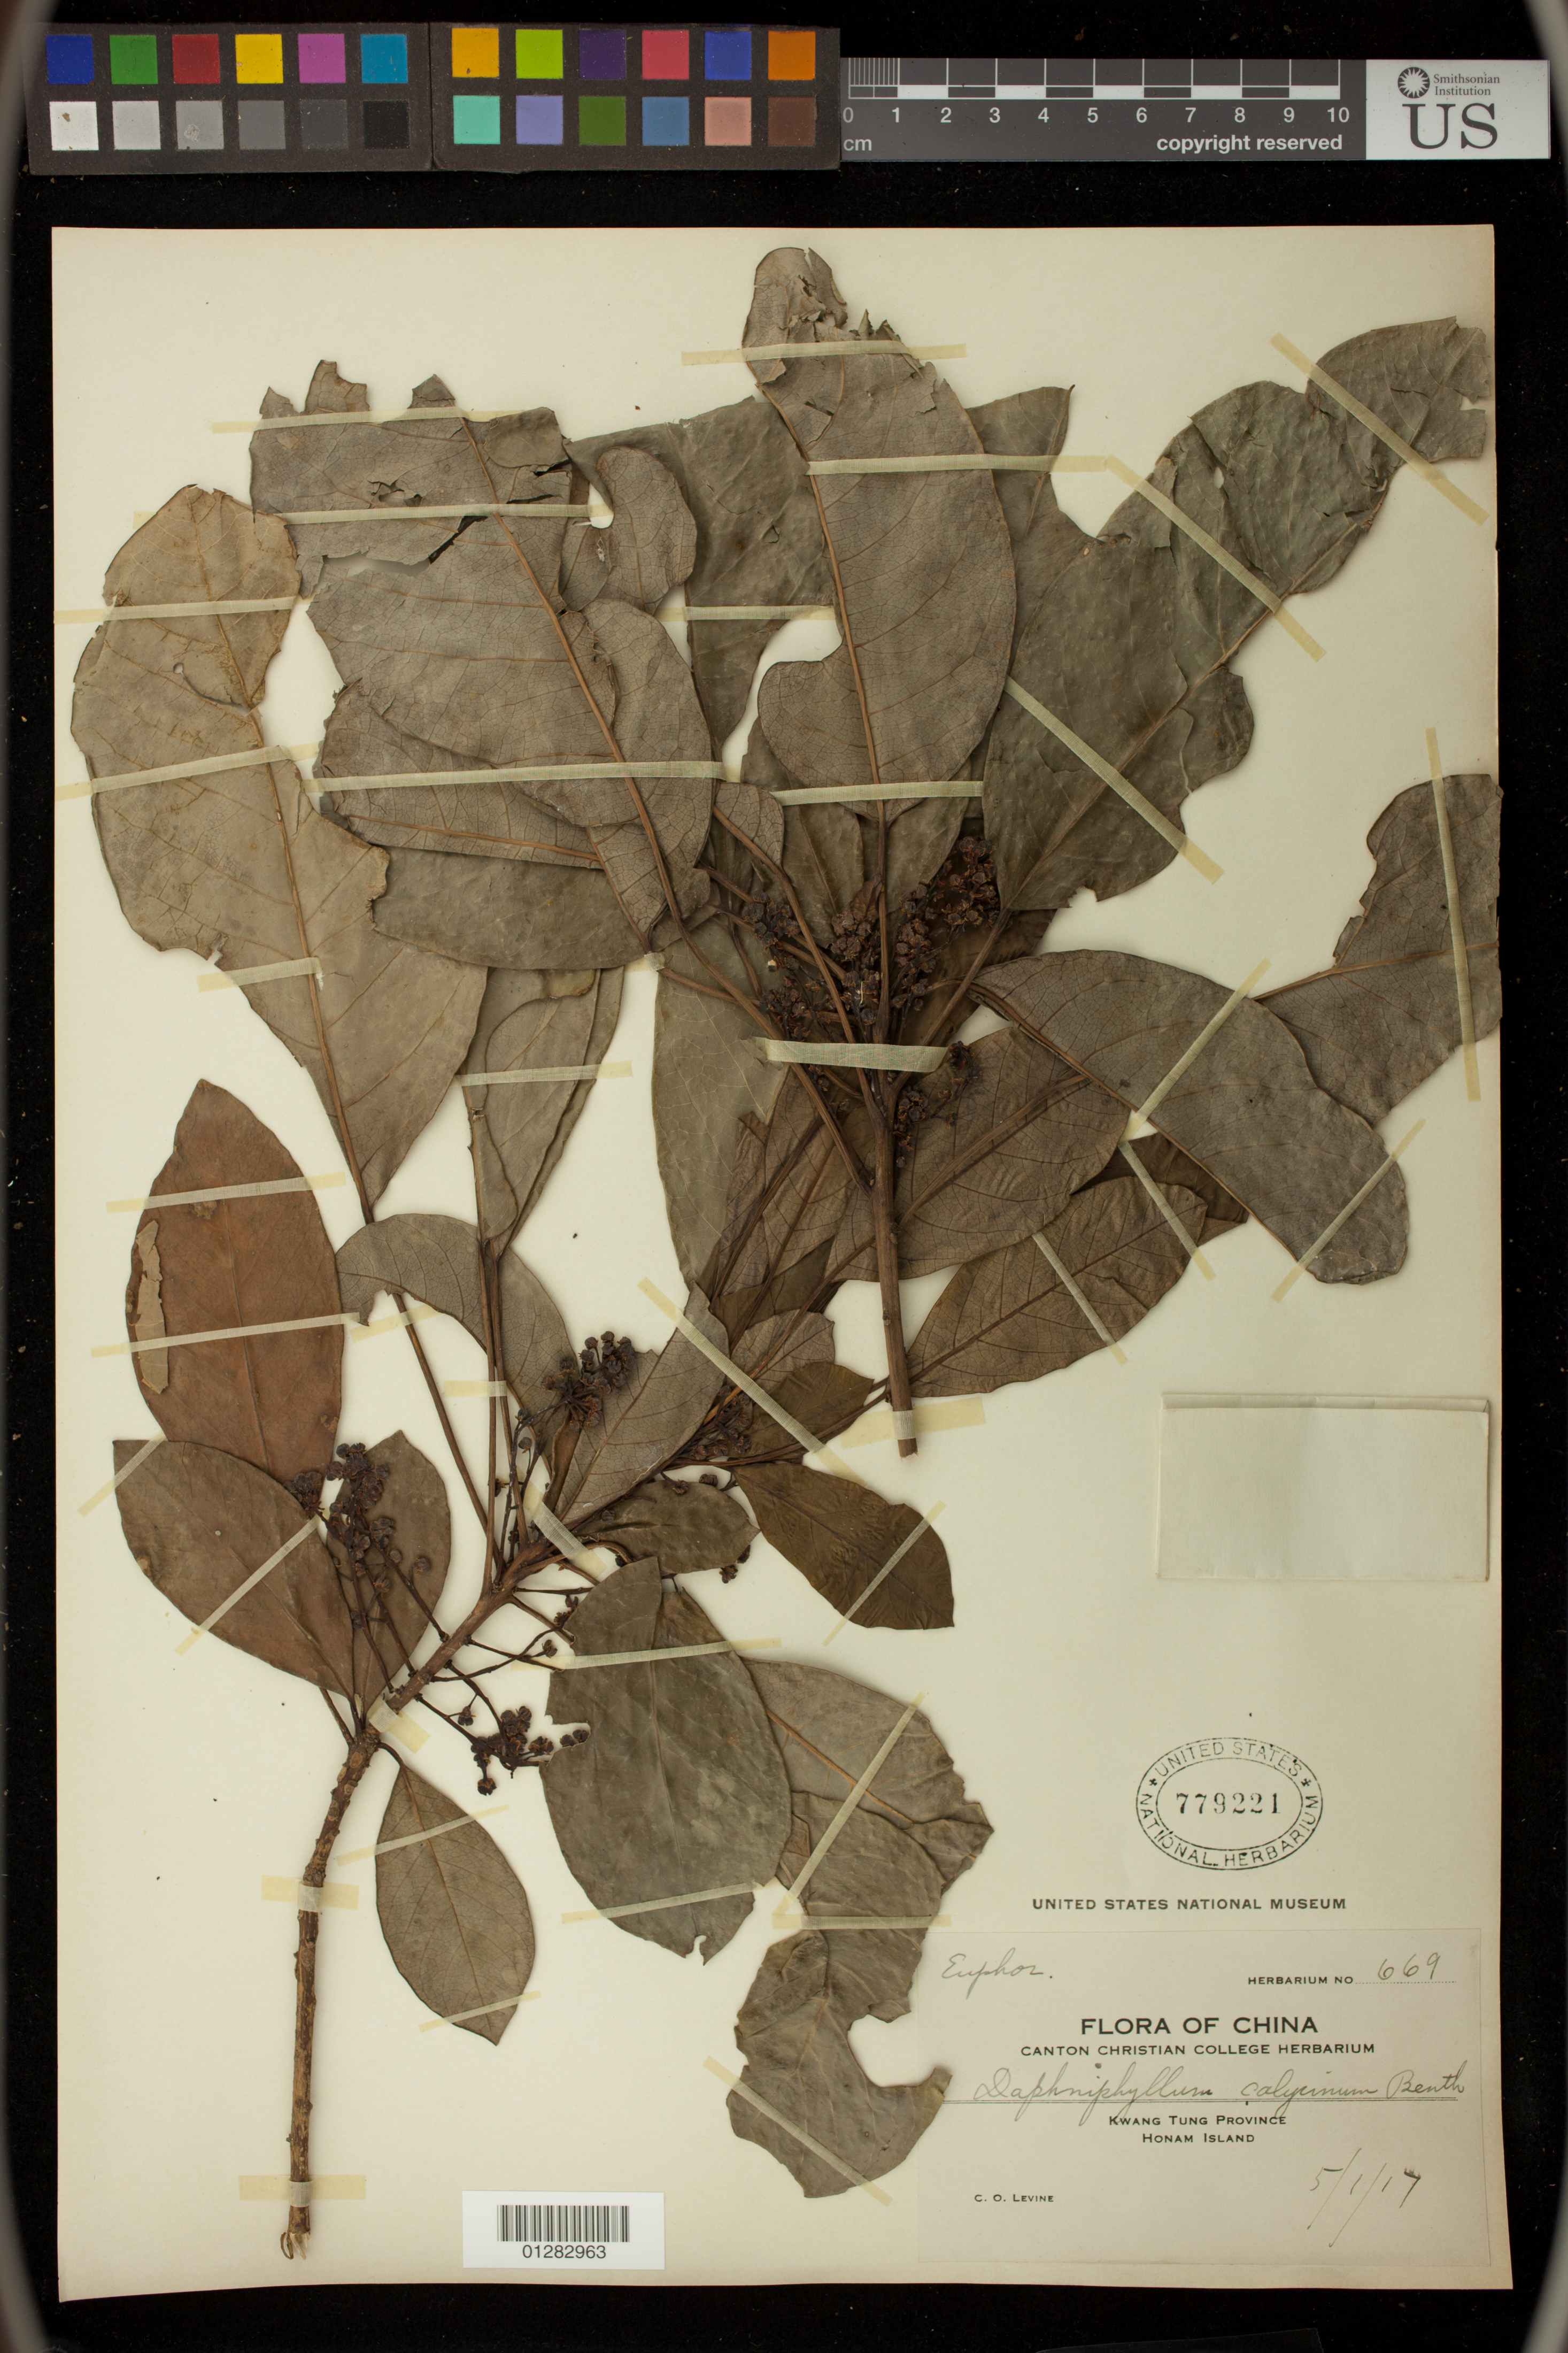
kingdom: Plantae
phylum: Tracheophyta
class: Magnoliopsida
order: Saxifragales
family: Daphniphyllaceae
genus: Daphniphyllum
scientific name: Daphniphyllum calycinum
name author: Benth.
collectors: C. O. Levine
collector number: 669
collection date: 1917-05-01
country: China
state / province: Guangdong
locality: Honam Island, Kwang Tung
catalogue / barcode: US 779221